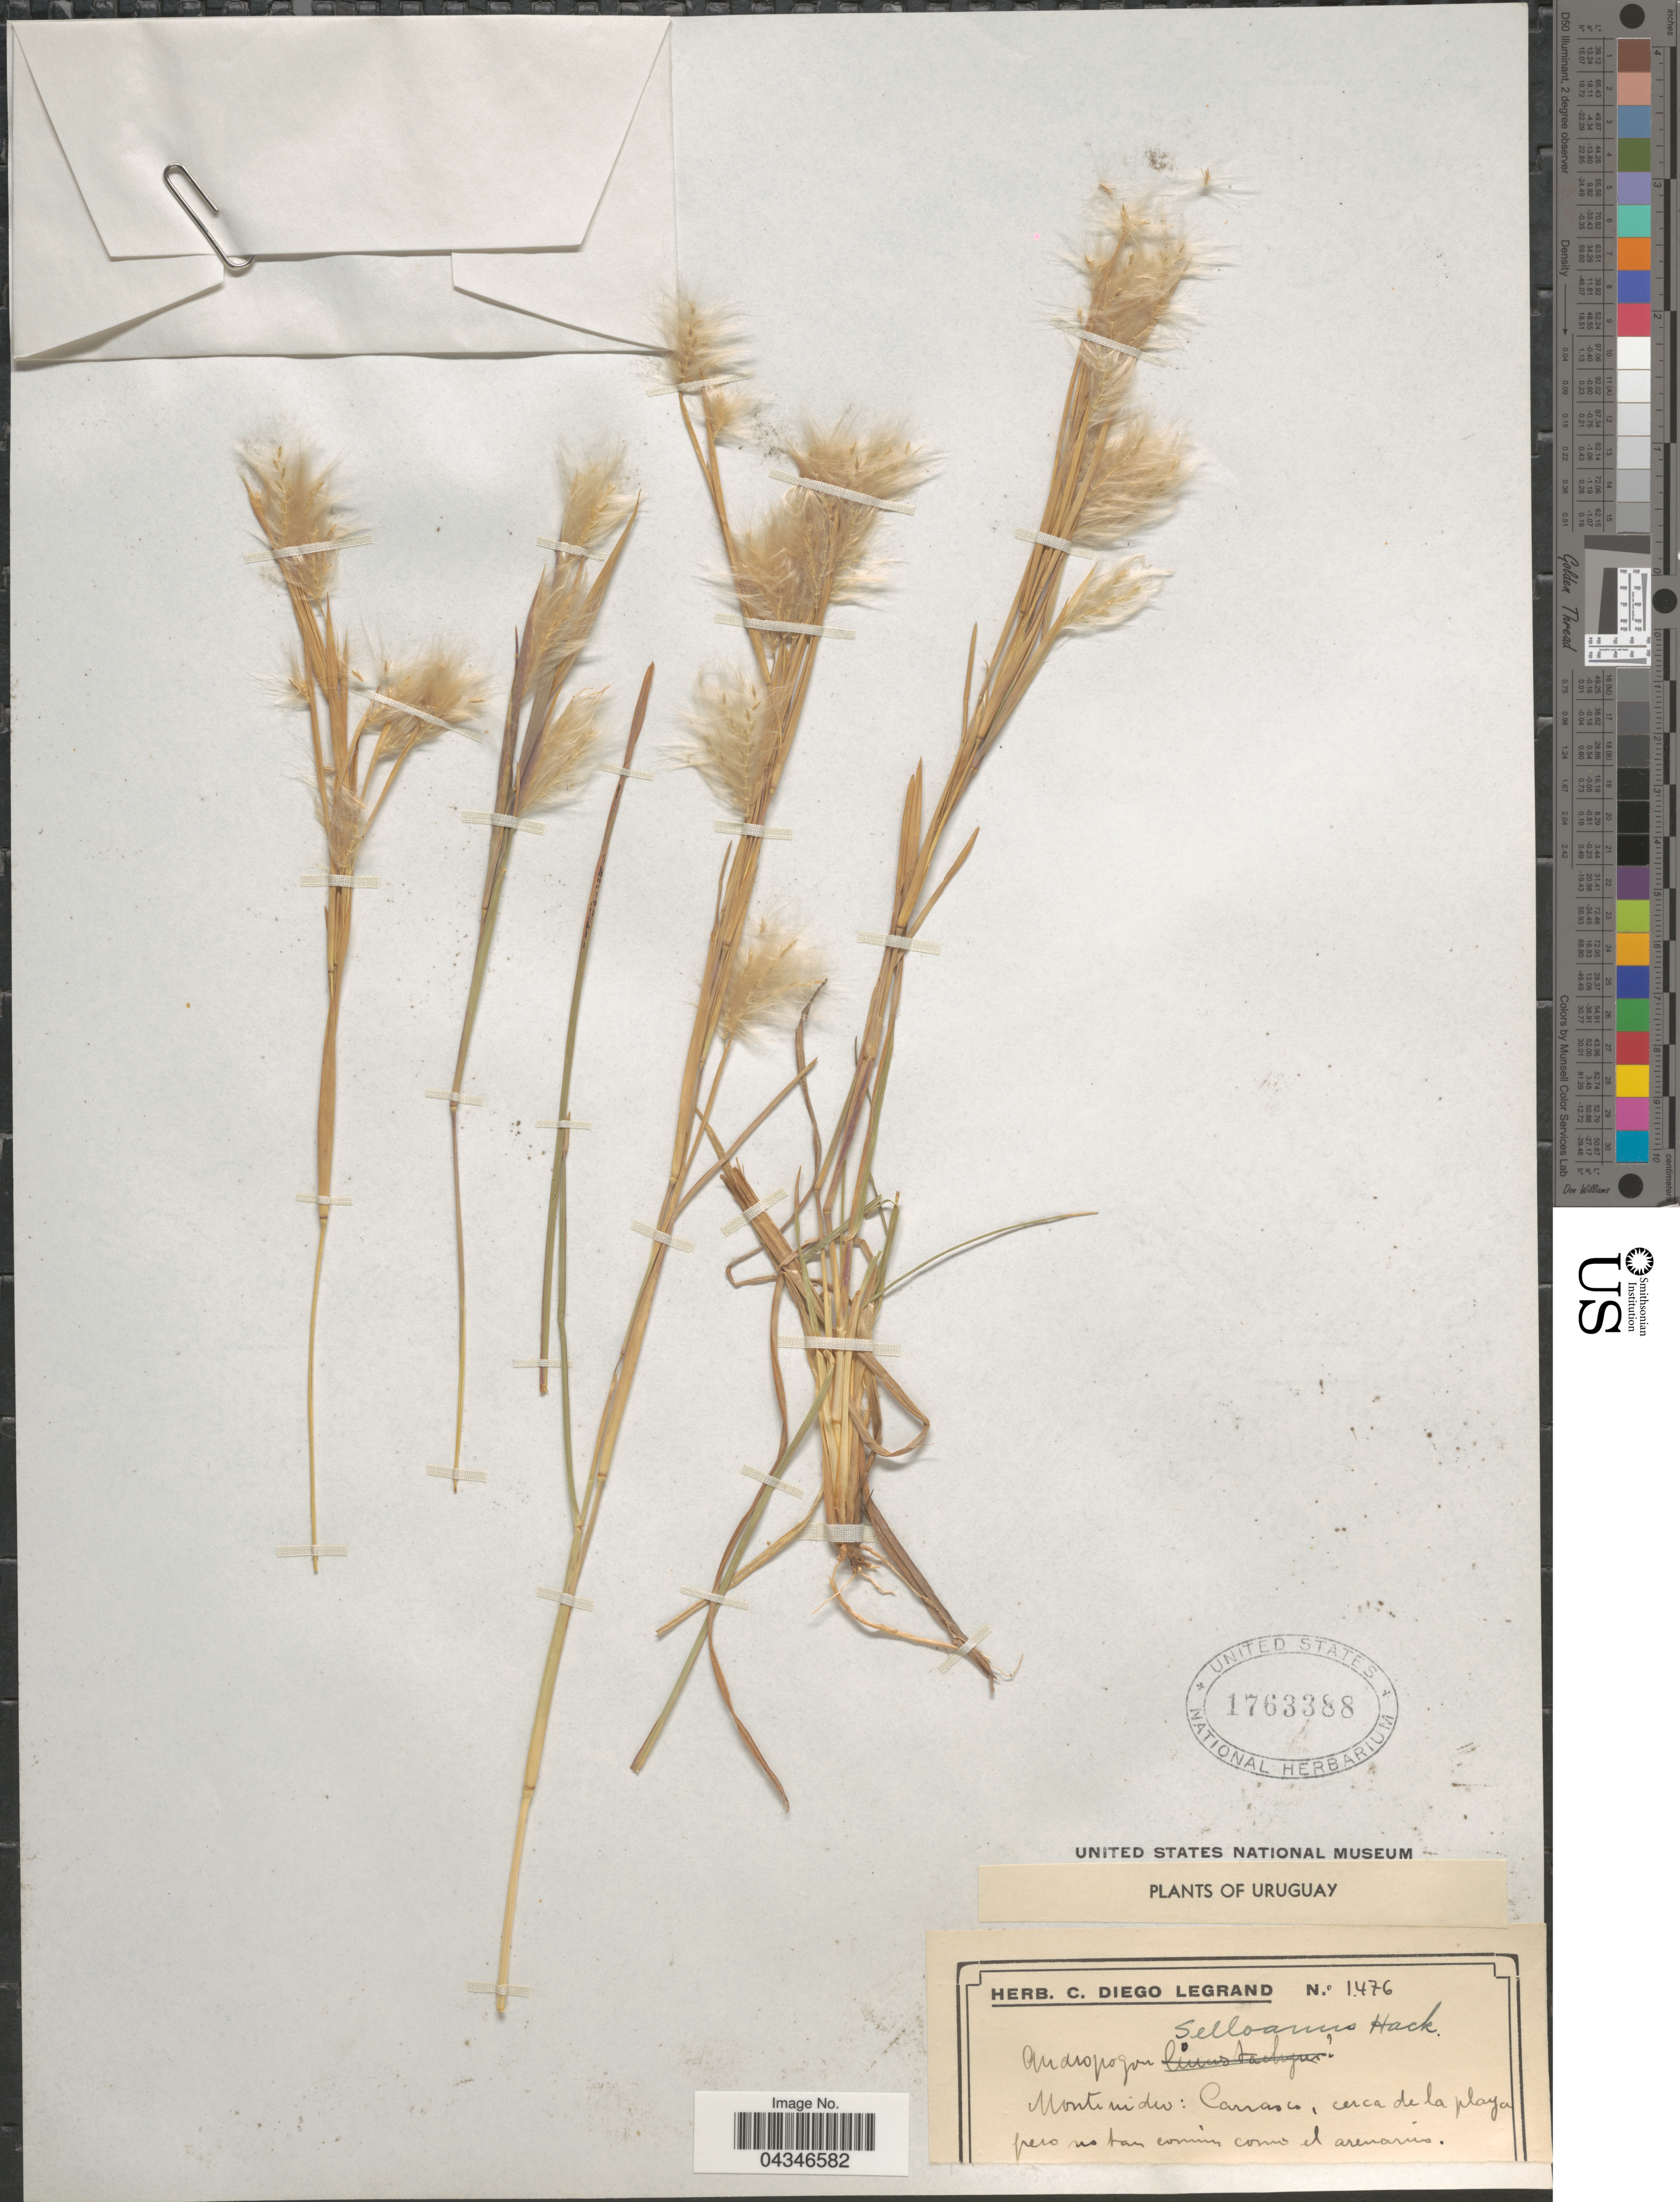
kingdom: Plantae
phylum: Tracheophyta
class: Liliopsida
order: Poales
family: Poaceae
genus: Andropogon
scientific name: Andropogon selloanus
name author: (Hack.) Hack.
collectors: ex herb. C. Diego Legrand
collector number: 1476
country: Uruguay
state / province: Montevideo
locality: Carrasco, cerca de la playa pero us tan common como el arenaries.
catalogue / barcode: US 1763388